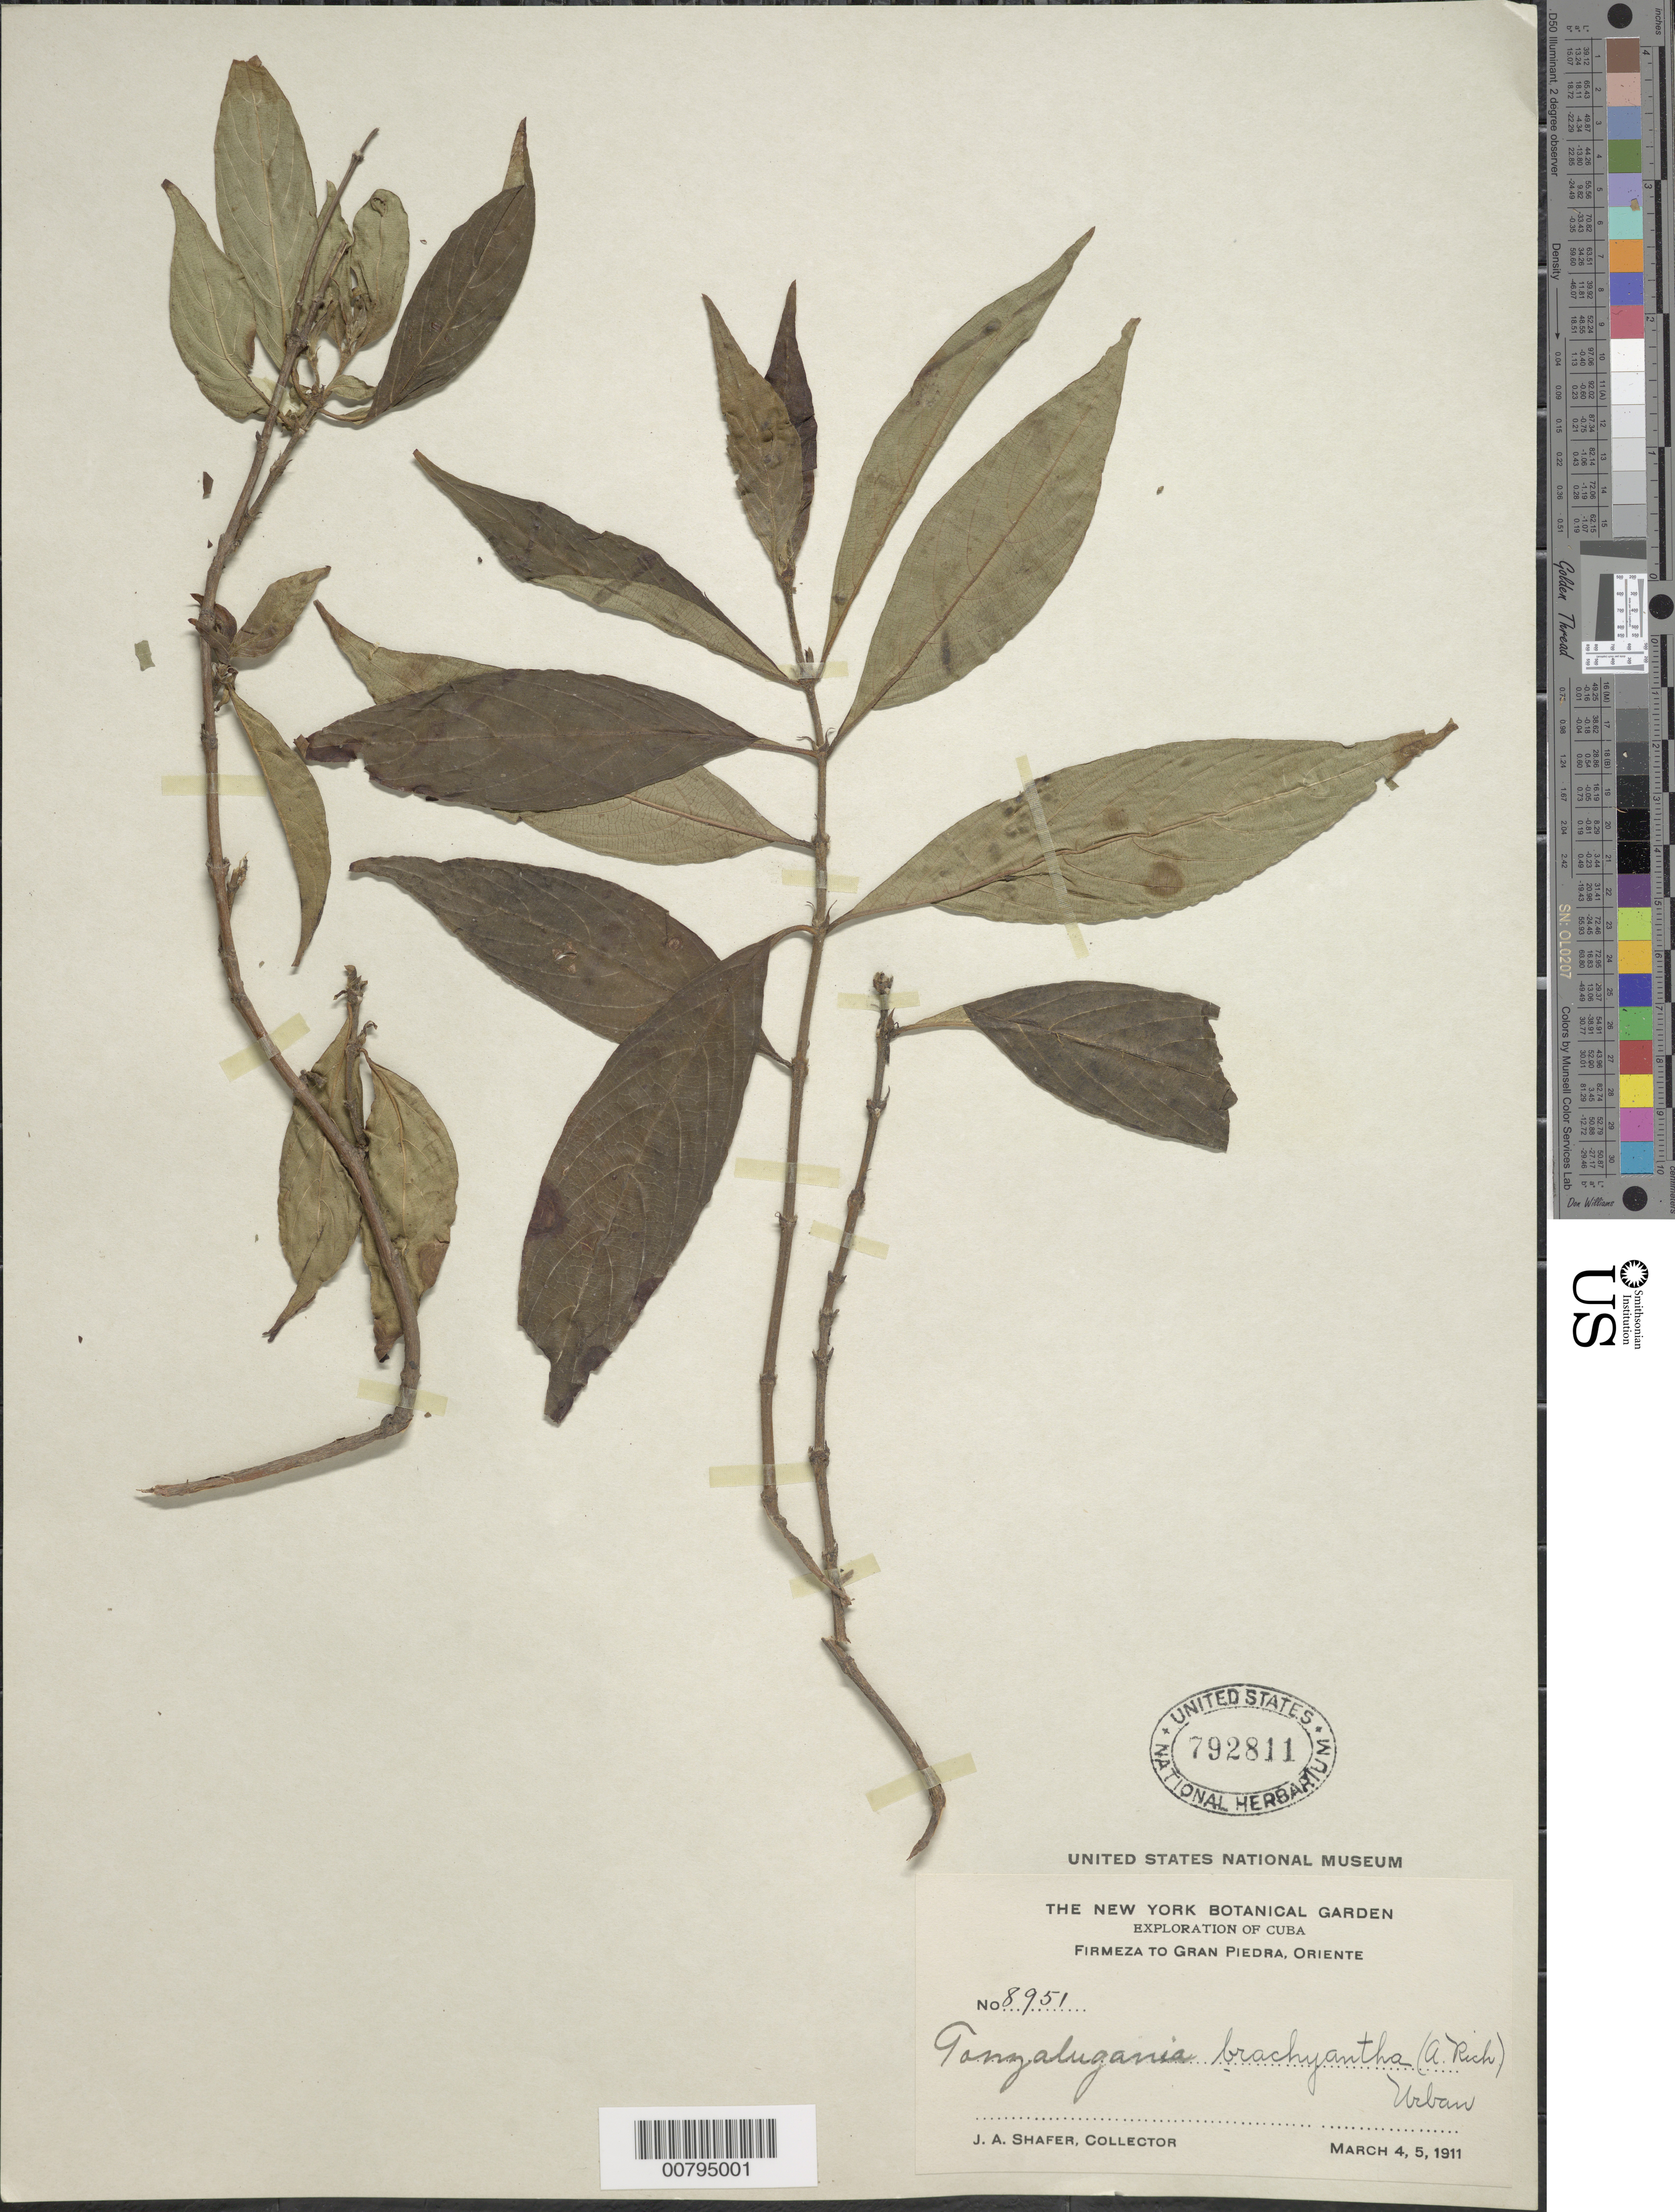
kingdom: Plantae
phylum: Tracheophyta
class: Magnoliopsida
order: Gentianales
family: Rubiaceae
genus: Gonzalagunia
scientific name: Gonzalagunia brachyantha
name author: (A. Rich.) Urb.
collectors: J. A. Shafer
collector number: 8951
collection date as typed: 04 Mar 1911 to 05 Mar 1911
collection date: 1911-03-04/1911-03-05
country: Cuba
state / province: Oriente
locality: Firmeza to Gran Piedra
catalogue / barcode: US 792811